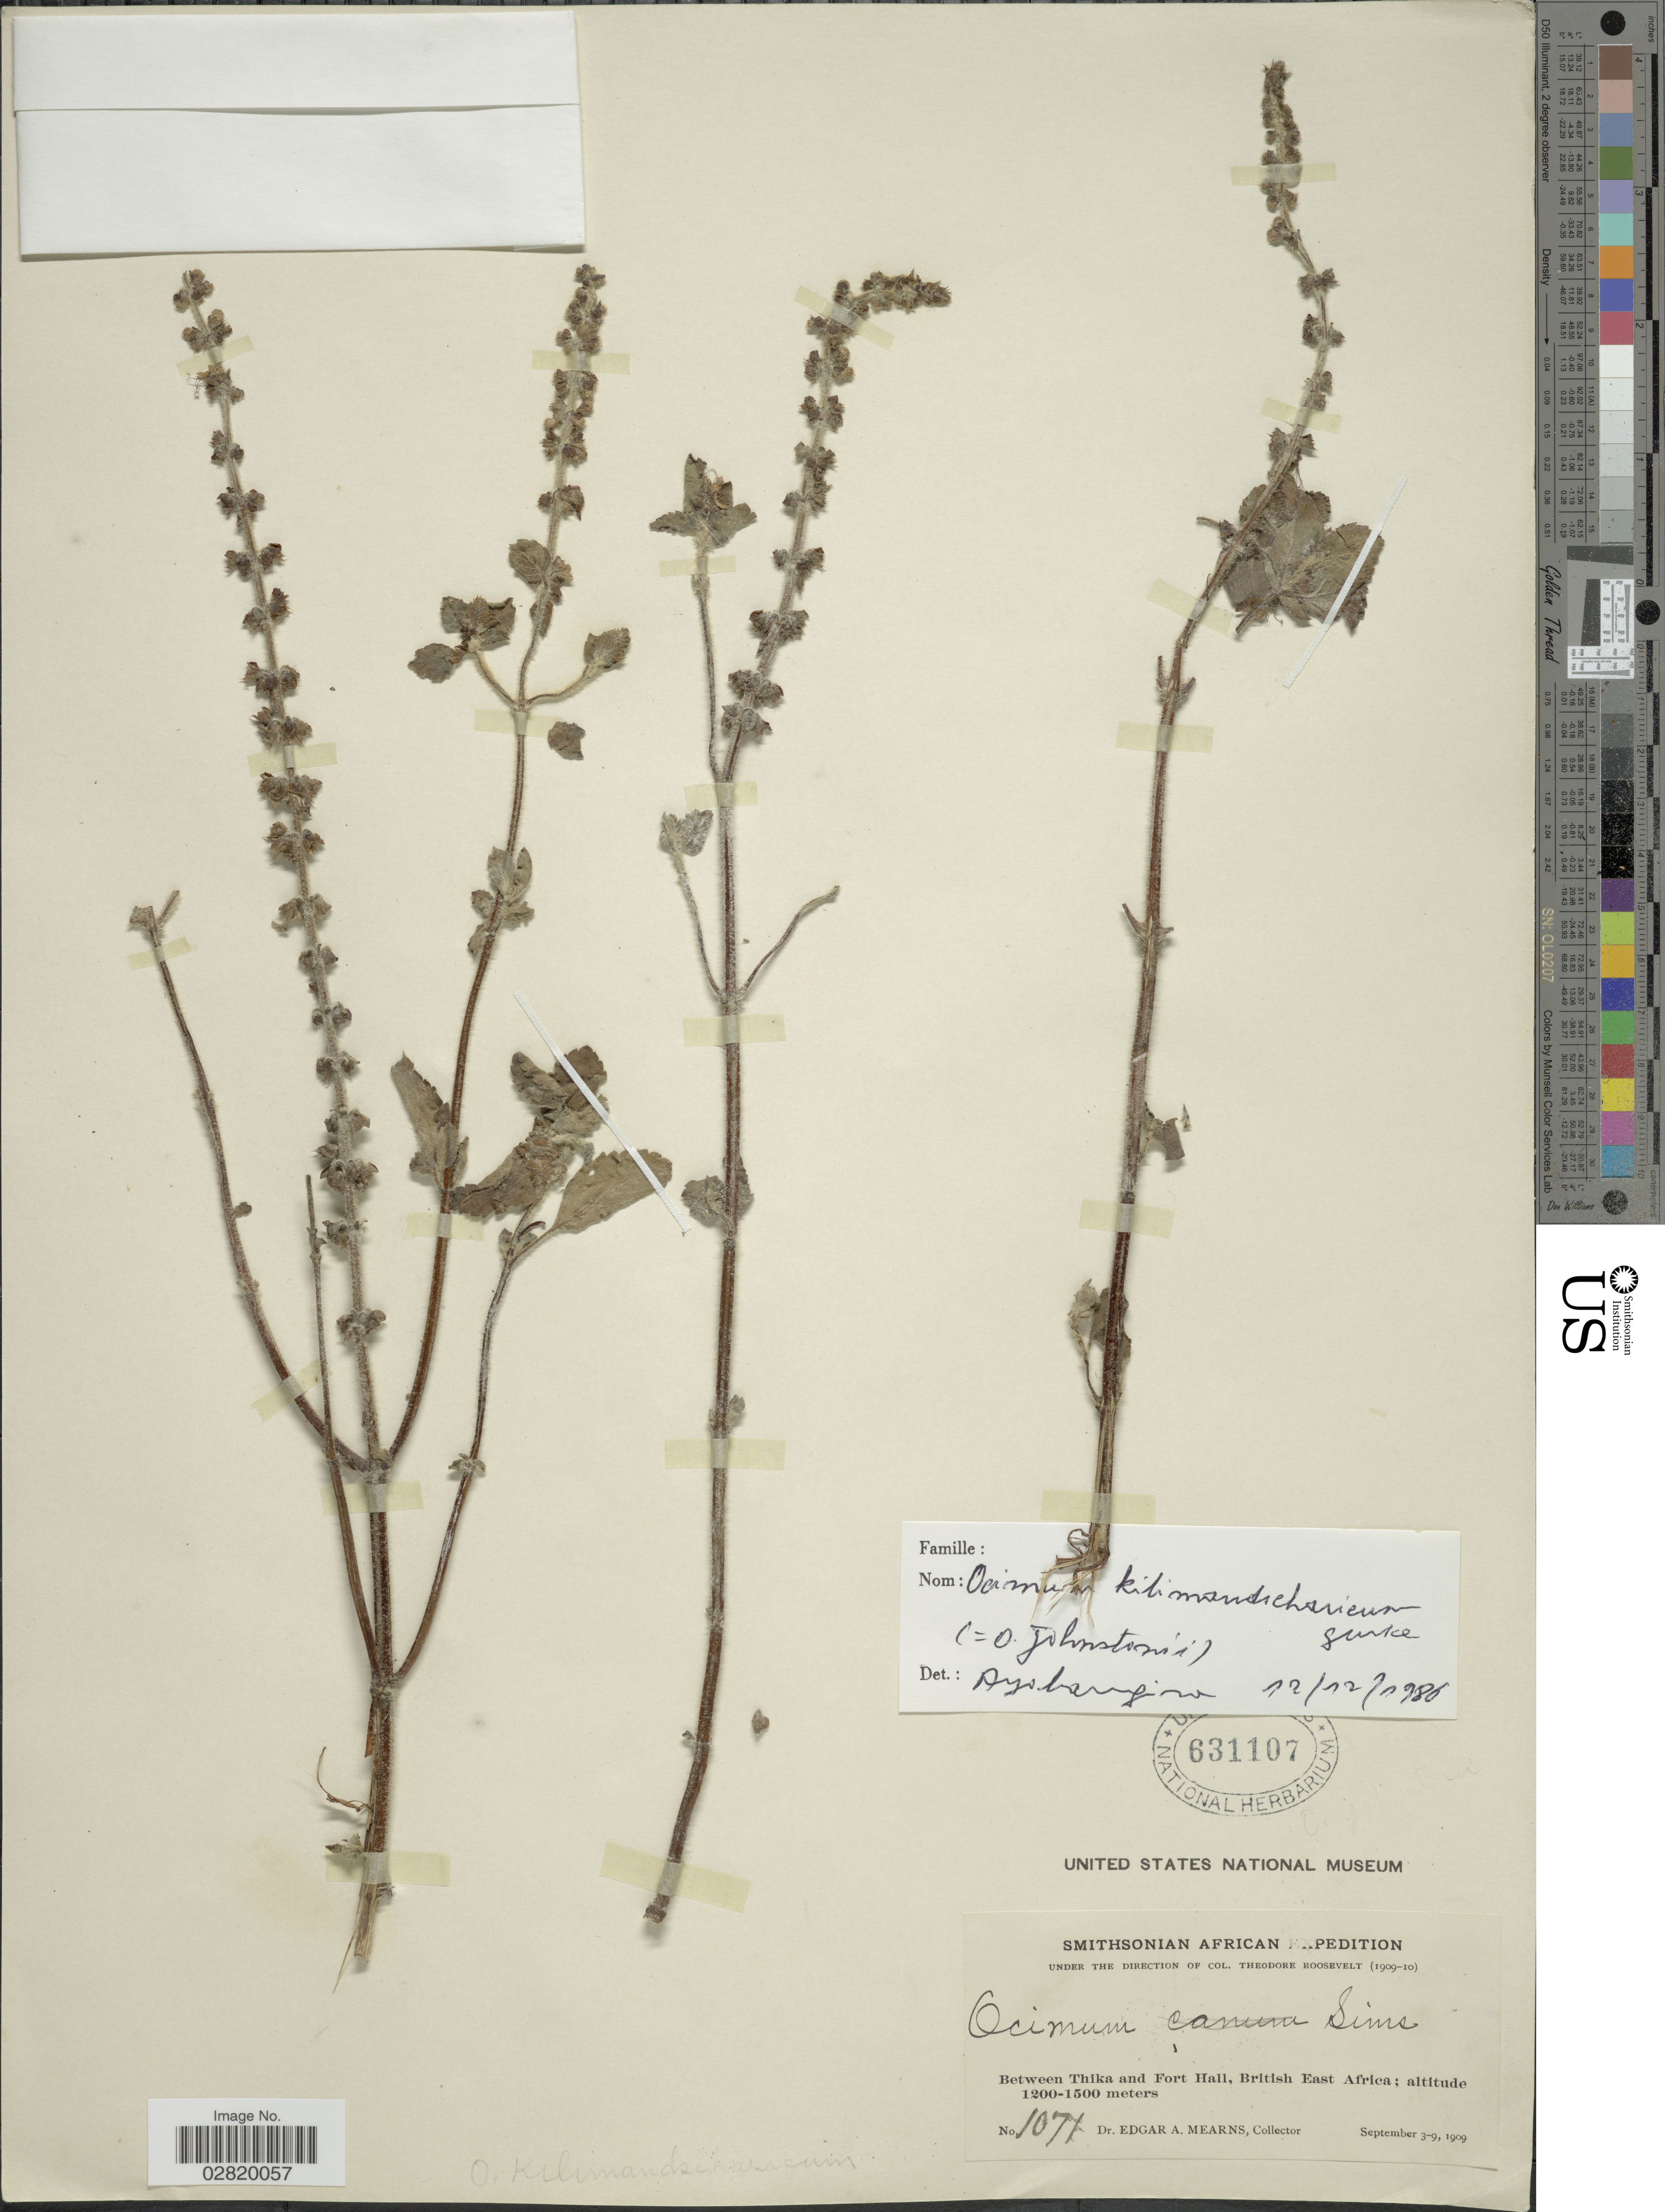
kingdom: Plantae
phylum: Tracheophyta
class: Magnoliopsida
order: Lamiales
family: Lamiaceae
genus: Ocimum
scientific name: Ocimum kilimandscharicum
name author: Gürke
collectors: E. A. Mearns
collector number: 1077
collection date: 1909-09-03/1909-09-09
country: Kenya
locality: Between Thika and Fort Hall, British East Africa.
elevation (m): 1200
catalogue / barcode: US 631107